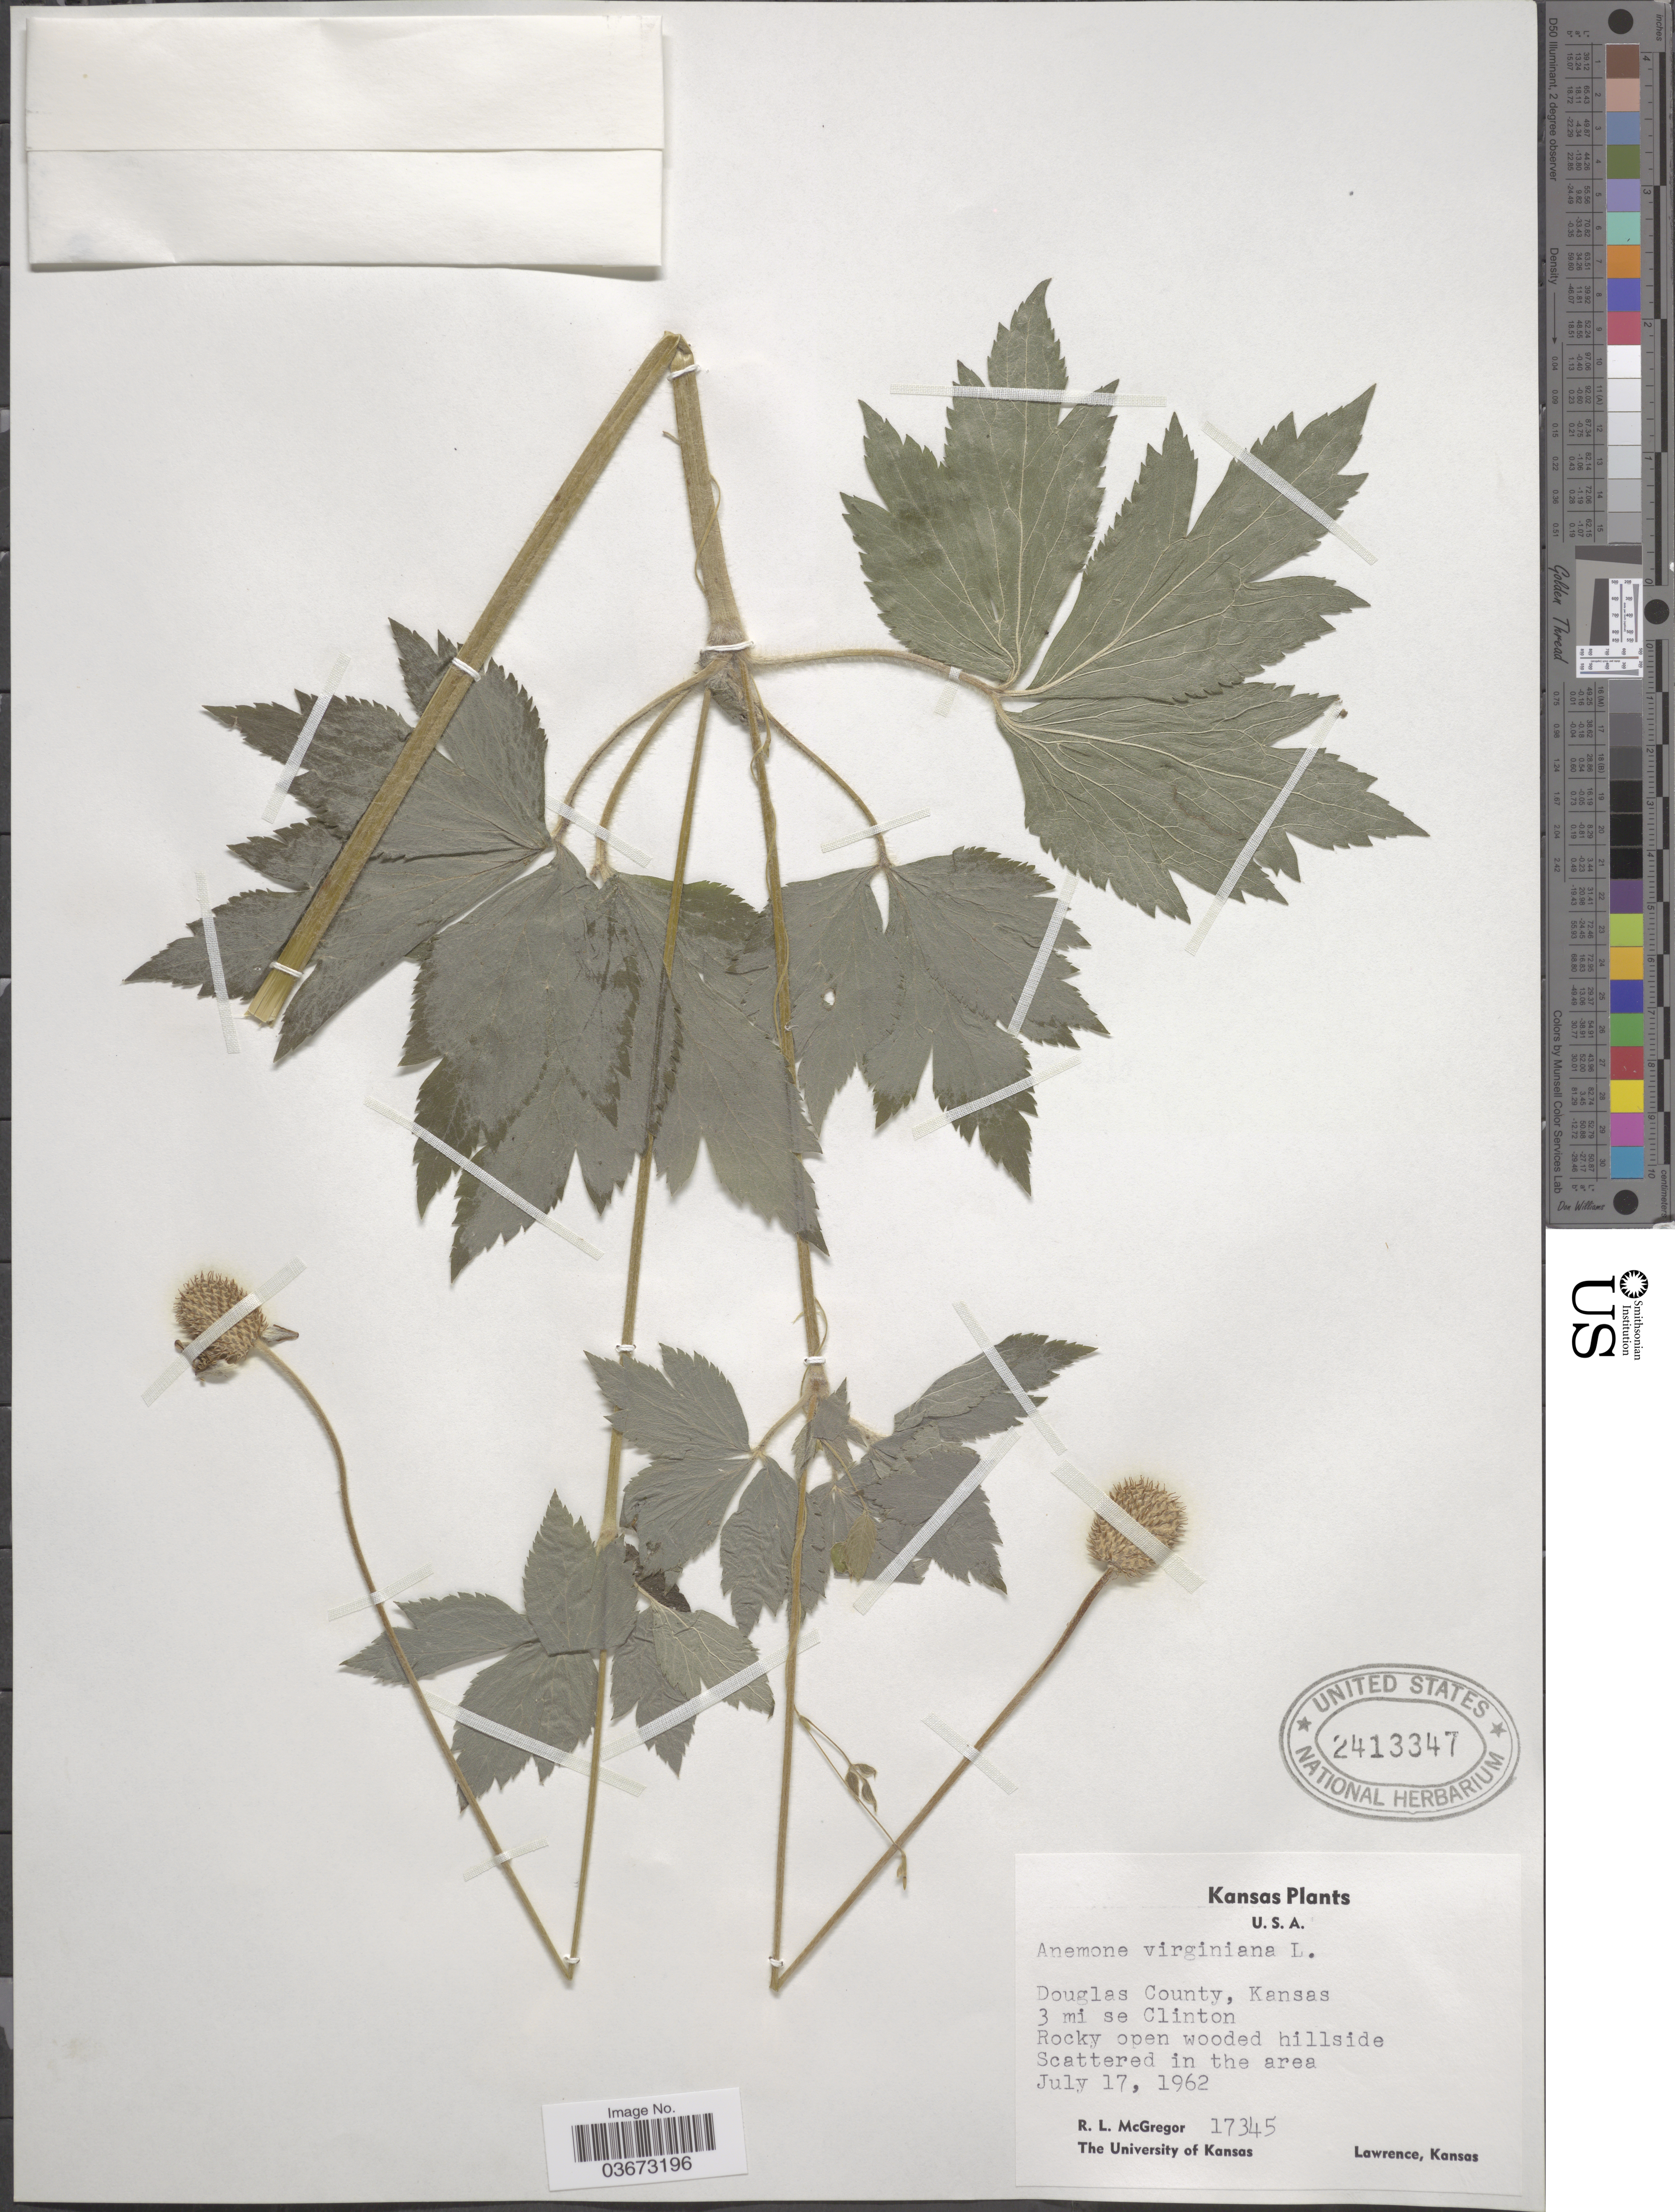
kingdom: Plantae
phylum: Tracheophyta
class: Magnoliopsida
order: Ranunculales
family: Ranunculaceae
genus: Anemone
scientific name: Anemone virginiana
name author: L.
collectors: R. McGregor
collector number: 17345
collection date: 1962-07-17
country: United States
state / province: Kansas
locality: U.S.A. Douglas County. 3 mi se Clinton.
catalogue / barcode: US 2413347